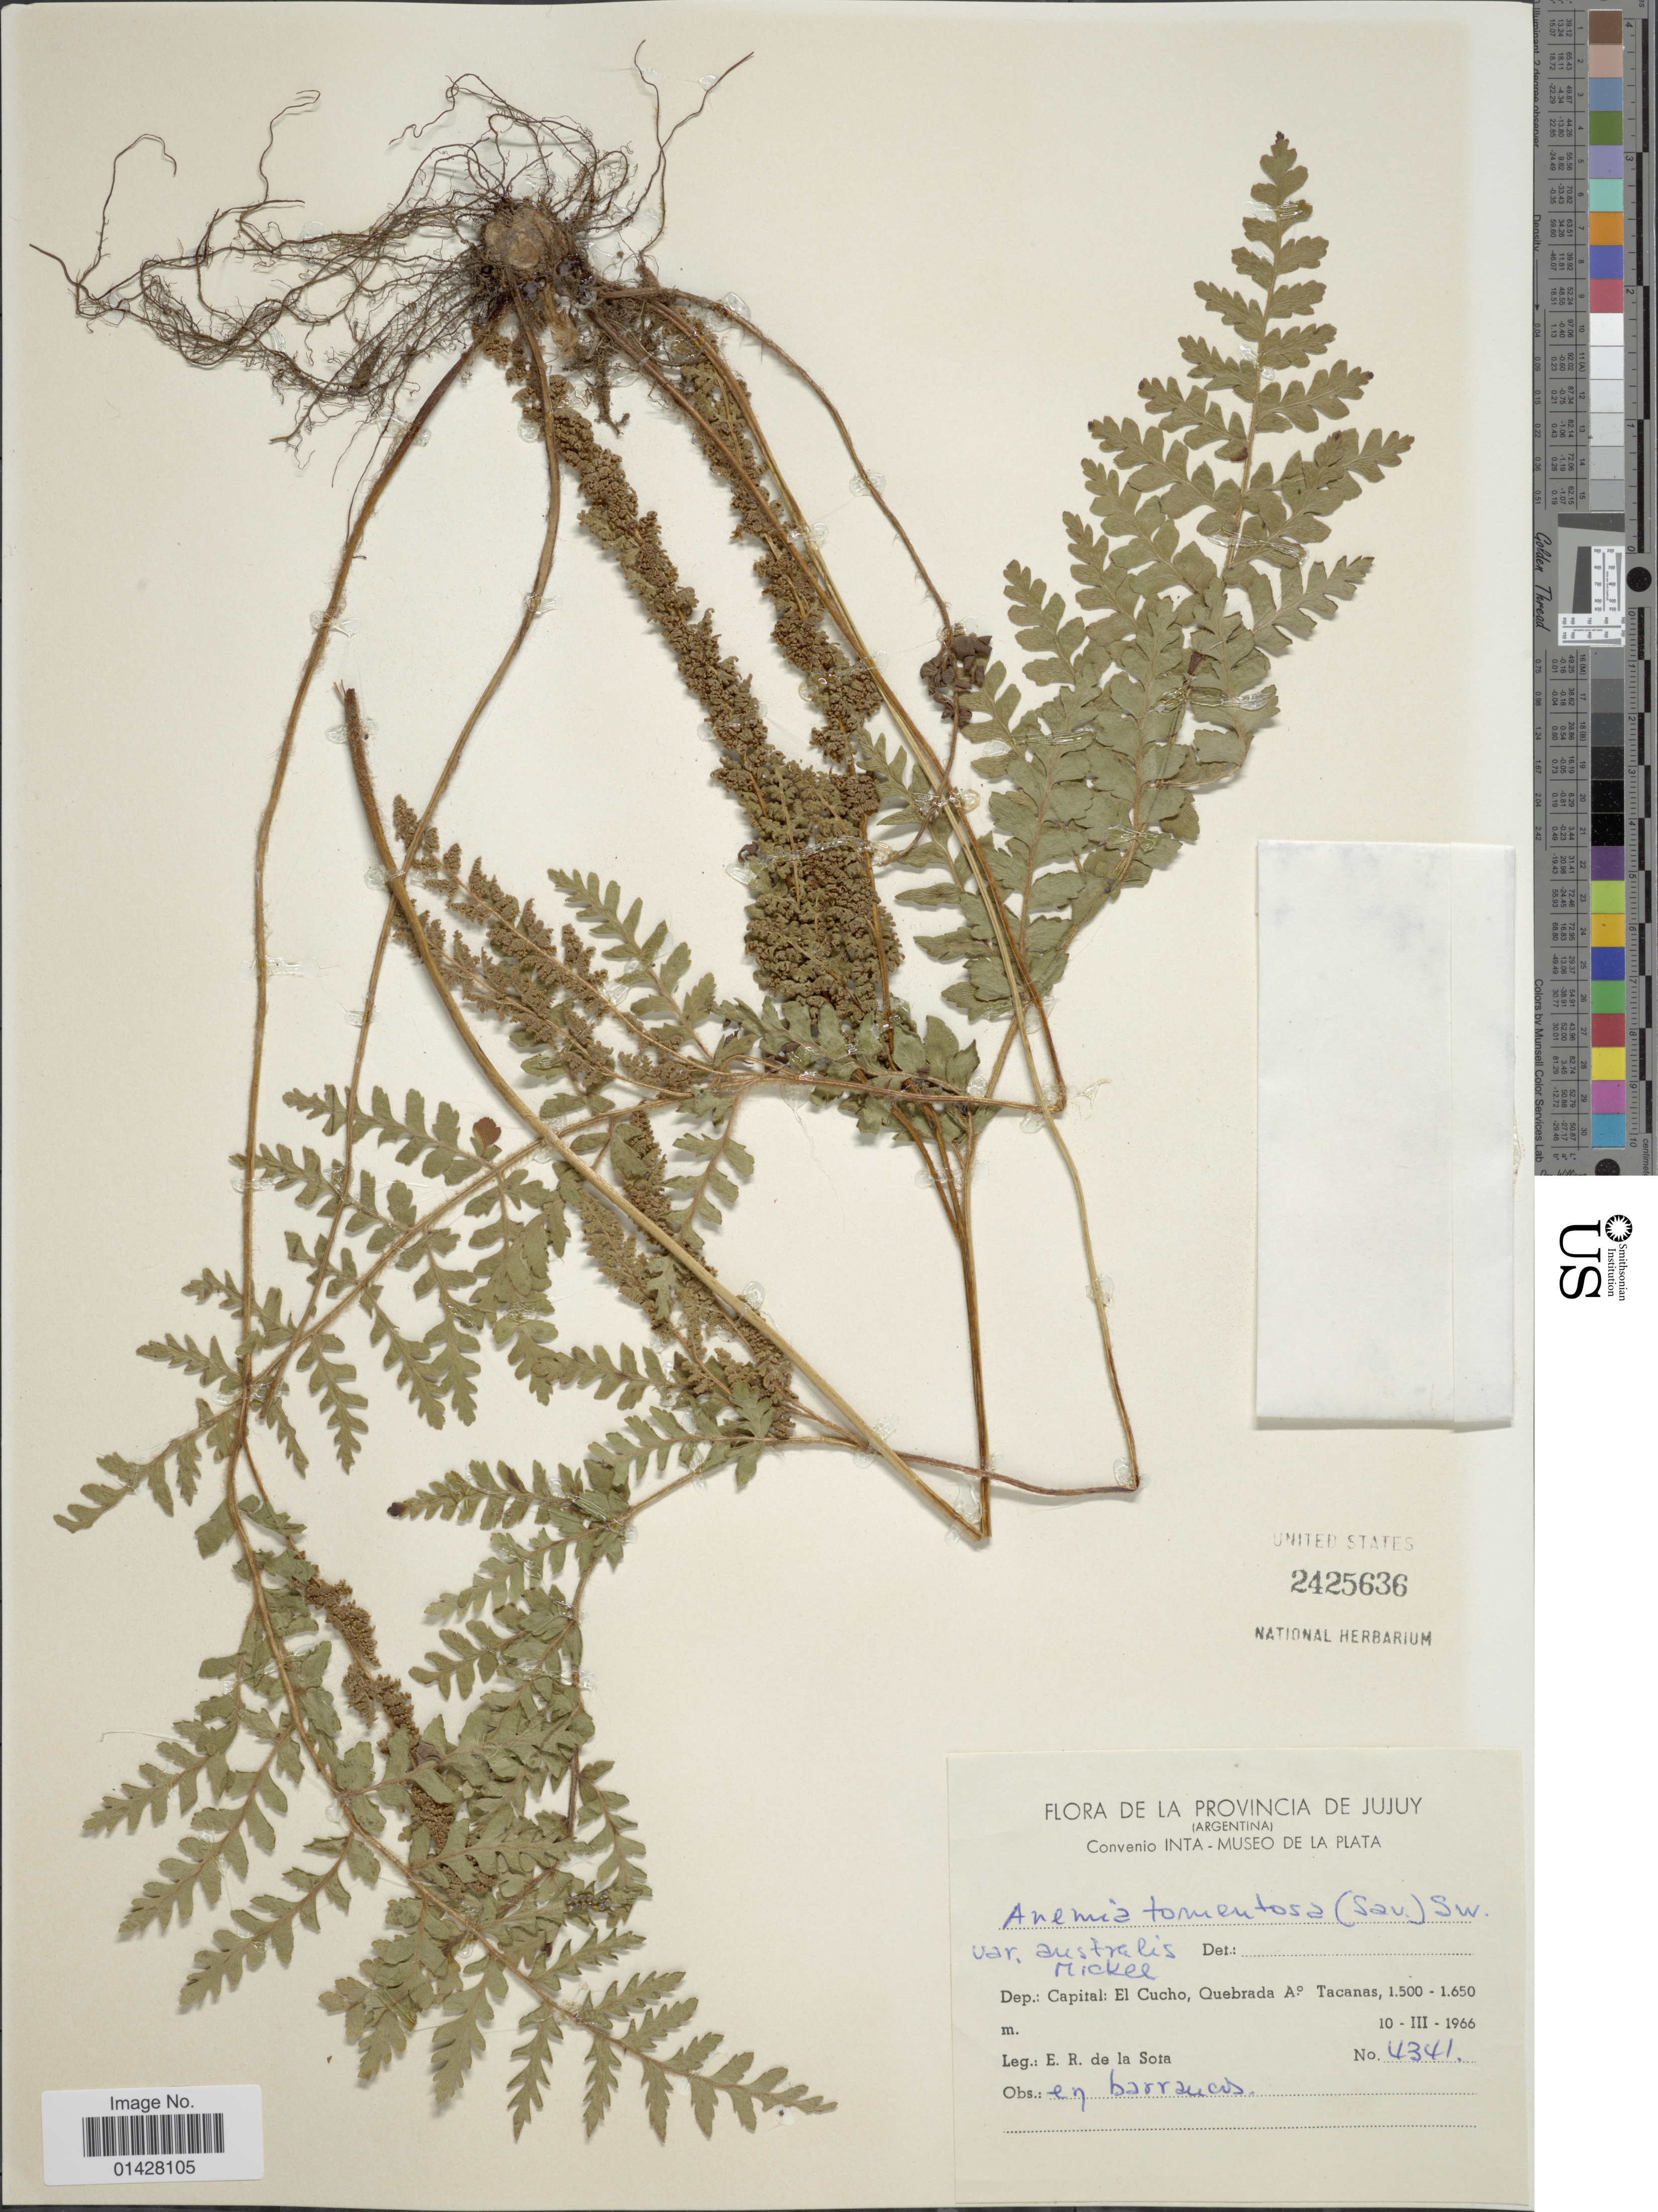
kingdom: Plantae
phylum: Tracheophyta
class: Polypodiopsida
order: Schizaeales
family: Anemiaceae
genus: Anemia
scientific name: Anemia tomentosa var. tomentosa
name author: (Sav.) Sw.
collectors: E. R. de la Sota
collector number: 4341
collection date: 1966-03-10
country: Argentina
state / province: Jujuy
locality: La Provincia de Jujuy. Dep.: Capital: El Cucho, Quebrada A° Tacanas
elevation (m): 1500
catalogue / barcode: US 2425636